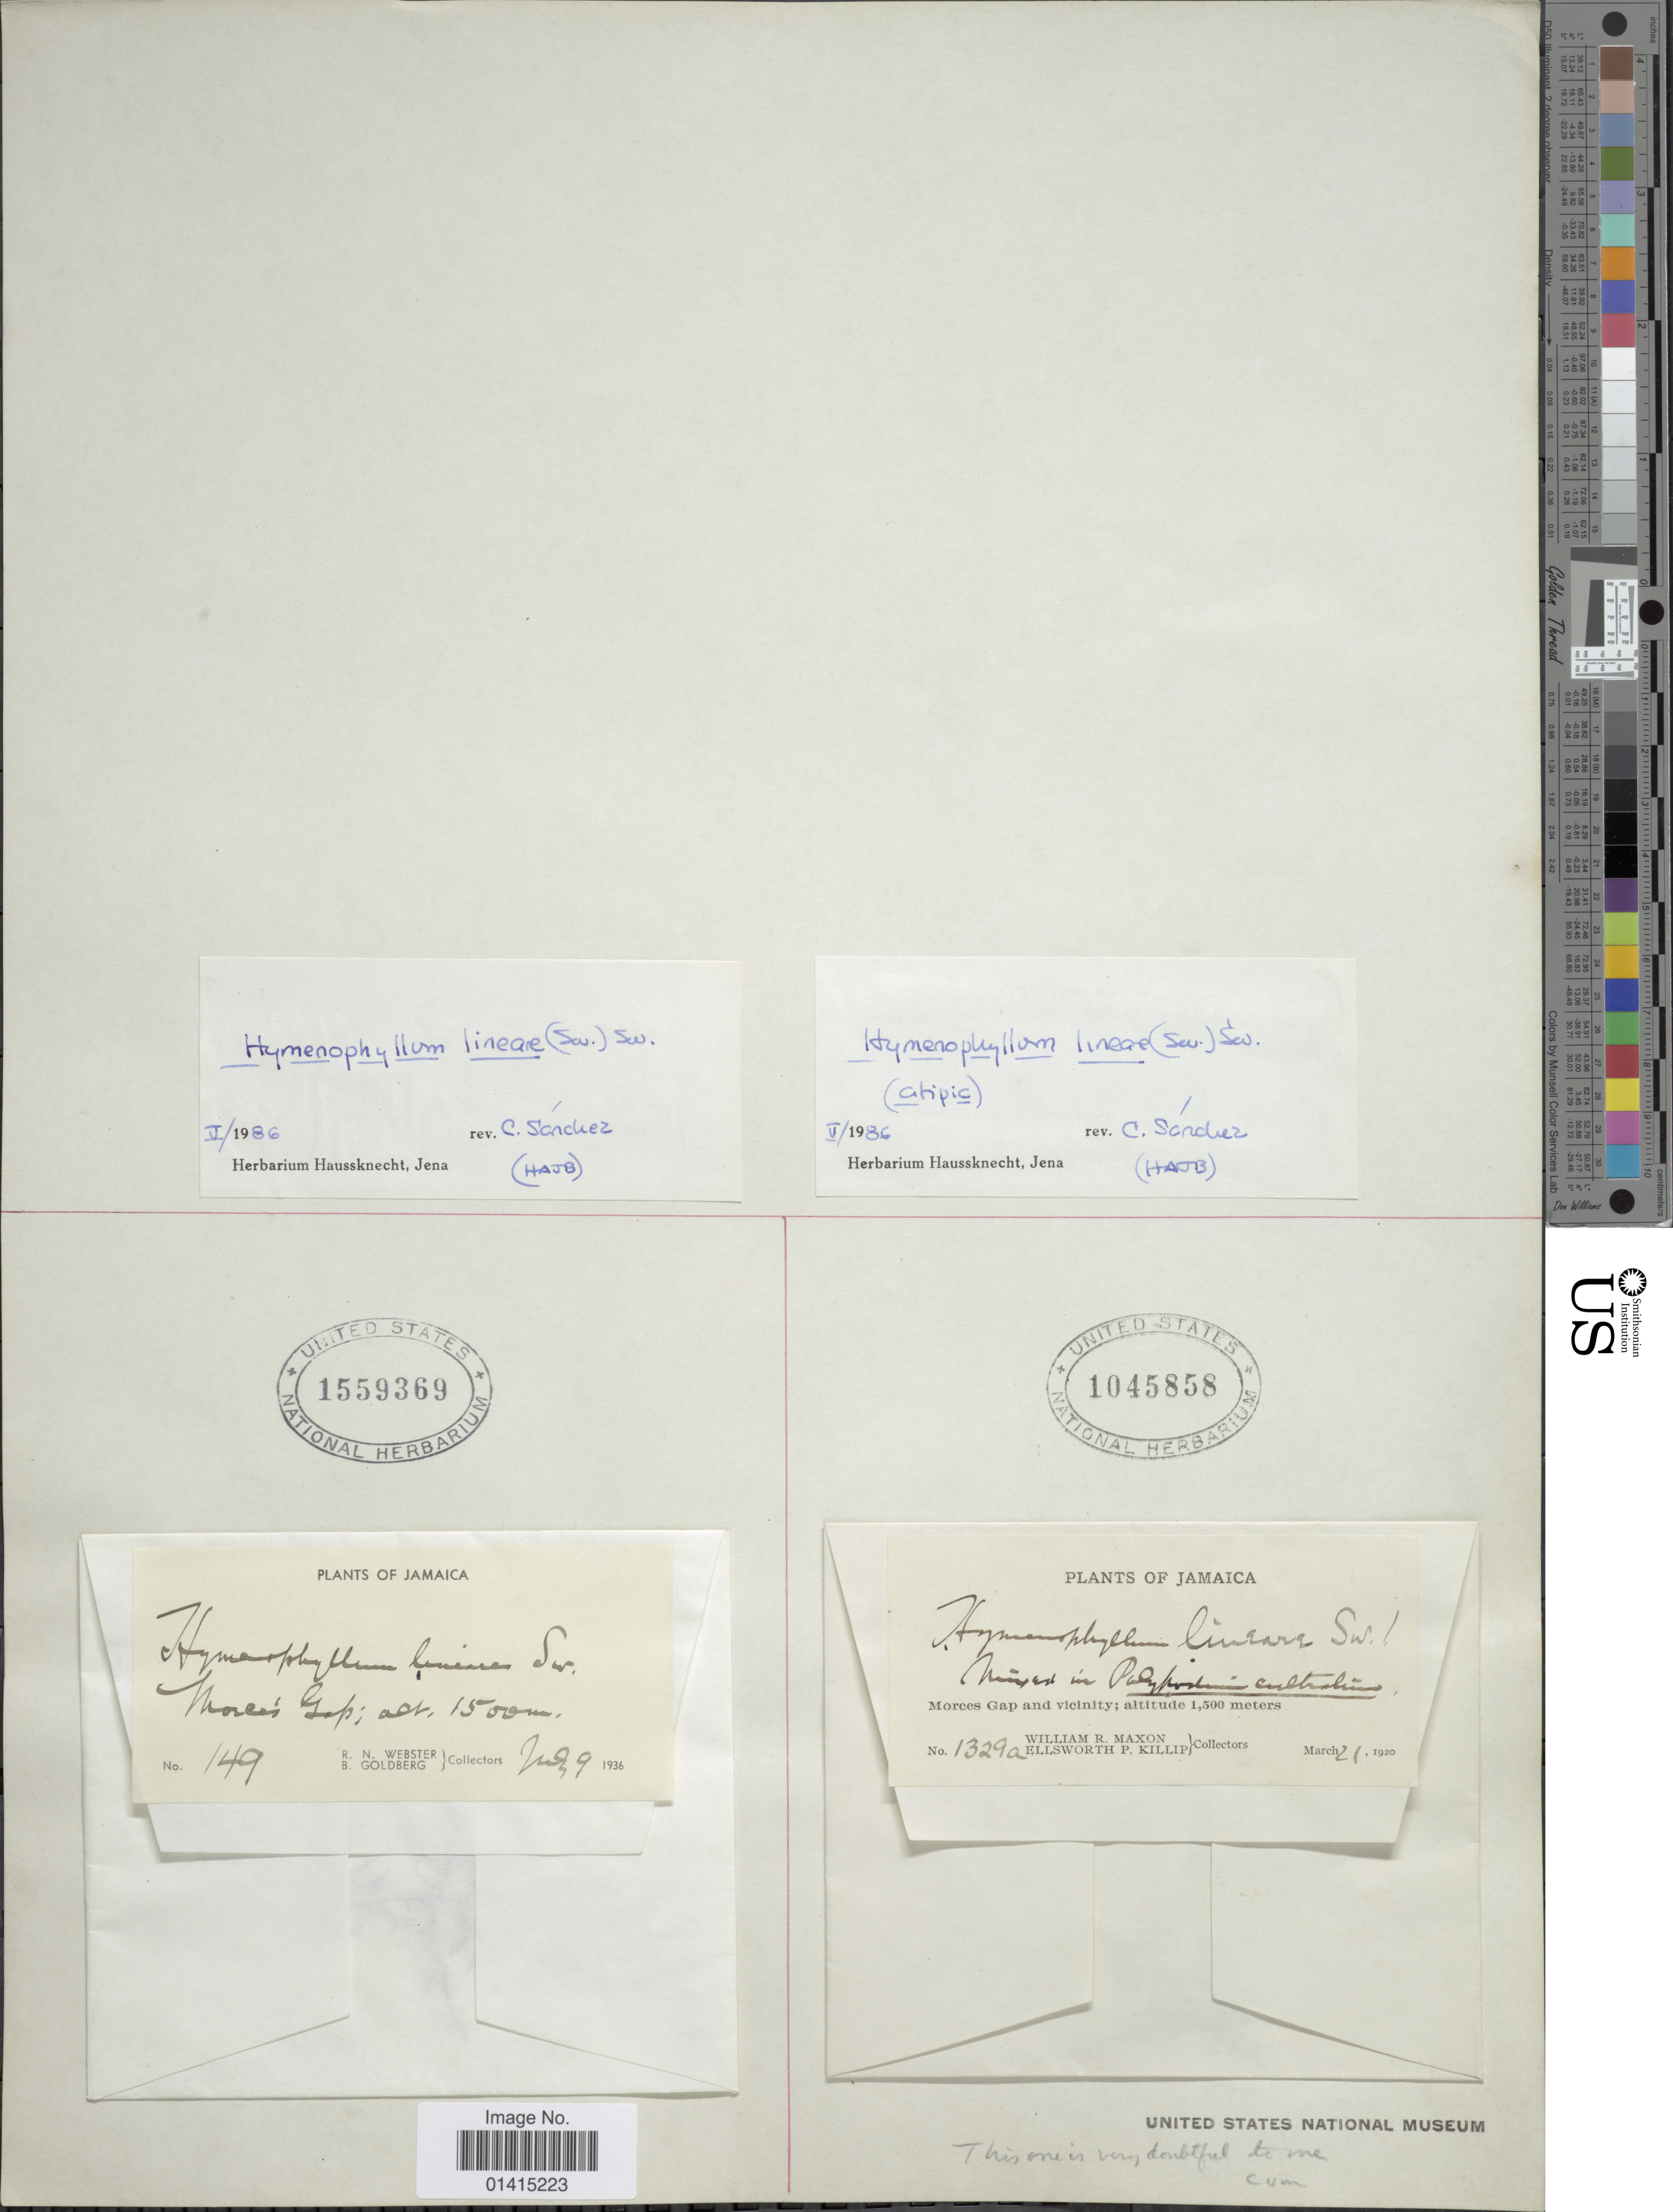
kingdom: Plantae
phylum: Tracheophyta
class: Polypodiopsida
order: Hymenophyllales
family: Hymenophyllaceae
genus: Hymenophyllum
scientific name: Hymenophyllum lineare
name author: (Sw.) Sw.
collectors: R. N. Webster & B. Goldberg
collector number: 149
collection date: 1936-07-09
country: Jamaica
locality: Morce's Gap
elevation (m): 1500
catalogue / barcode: US 1559369-2